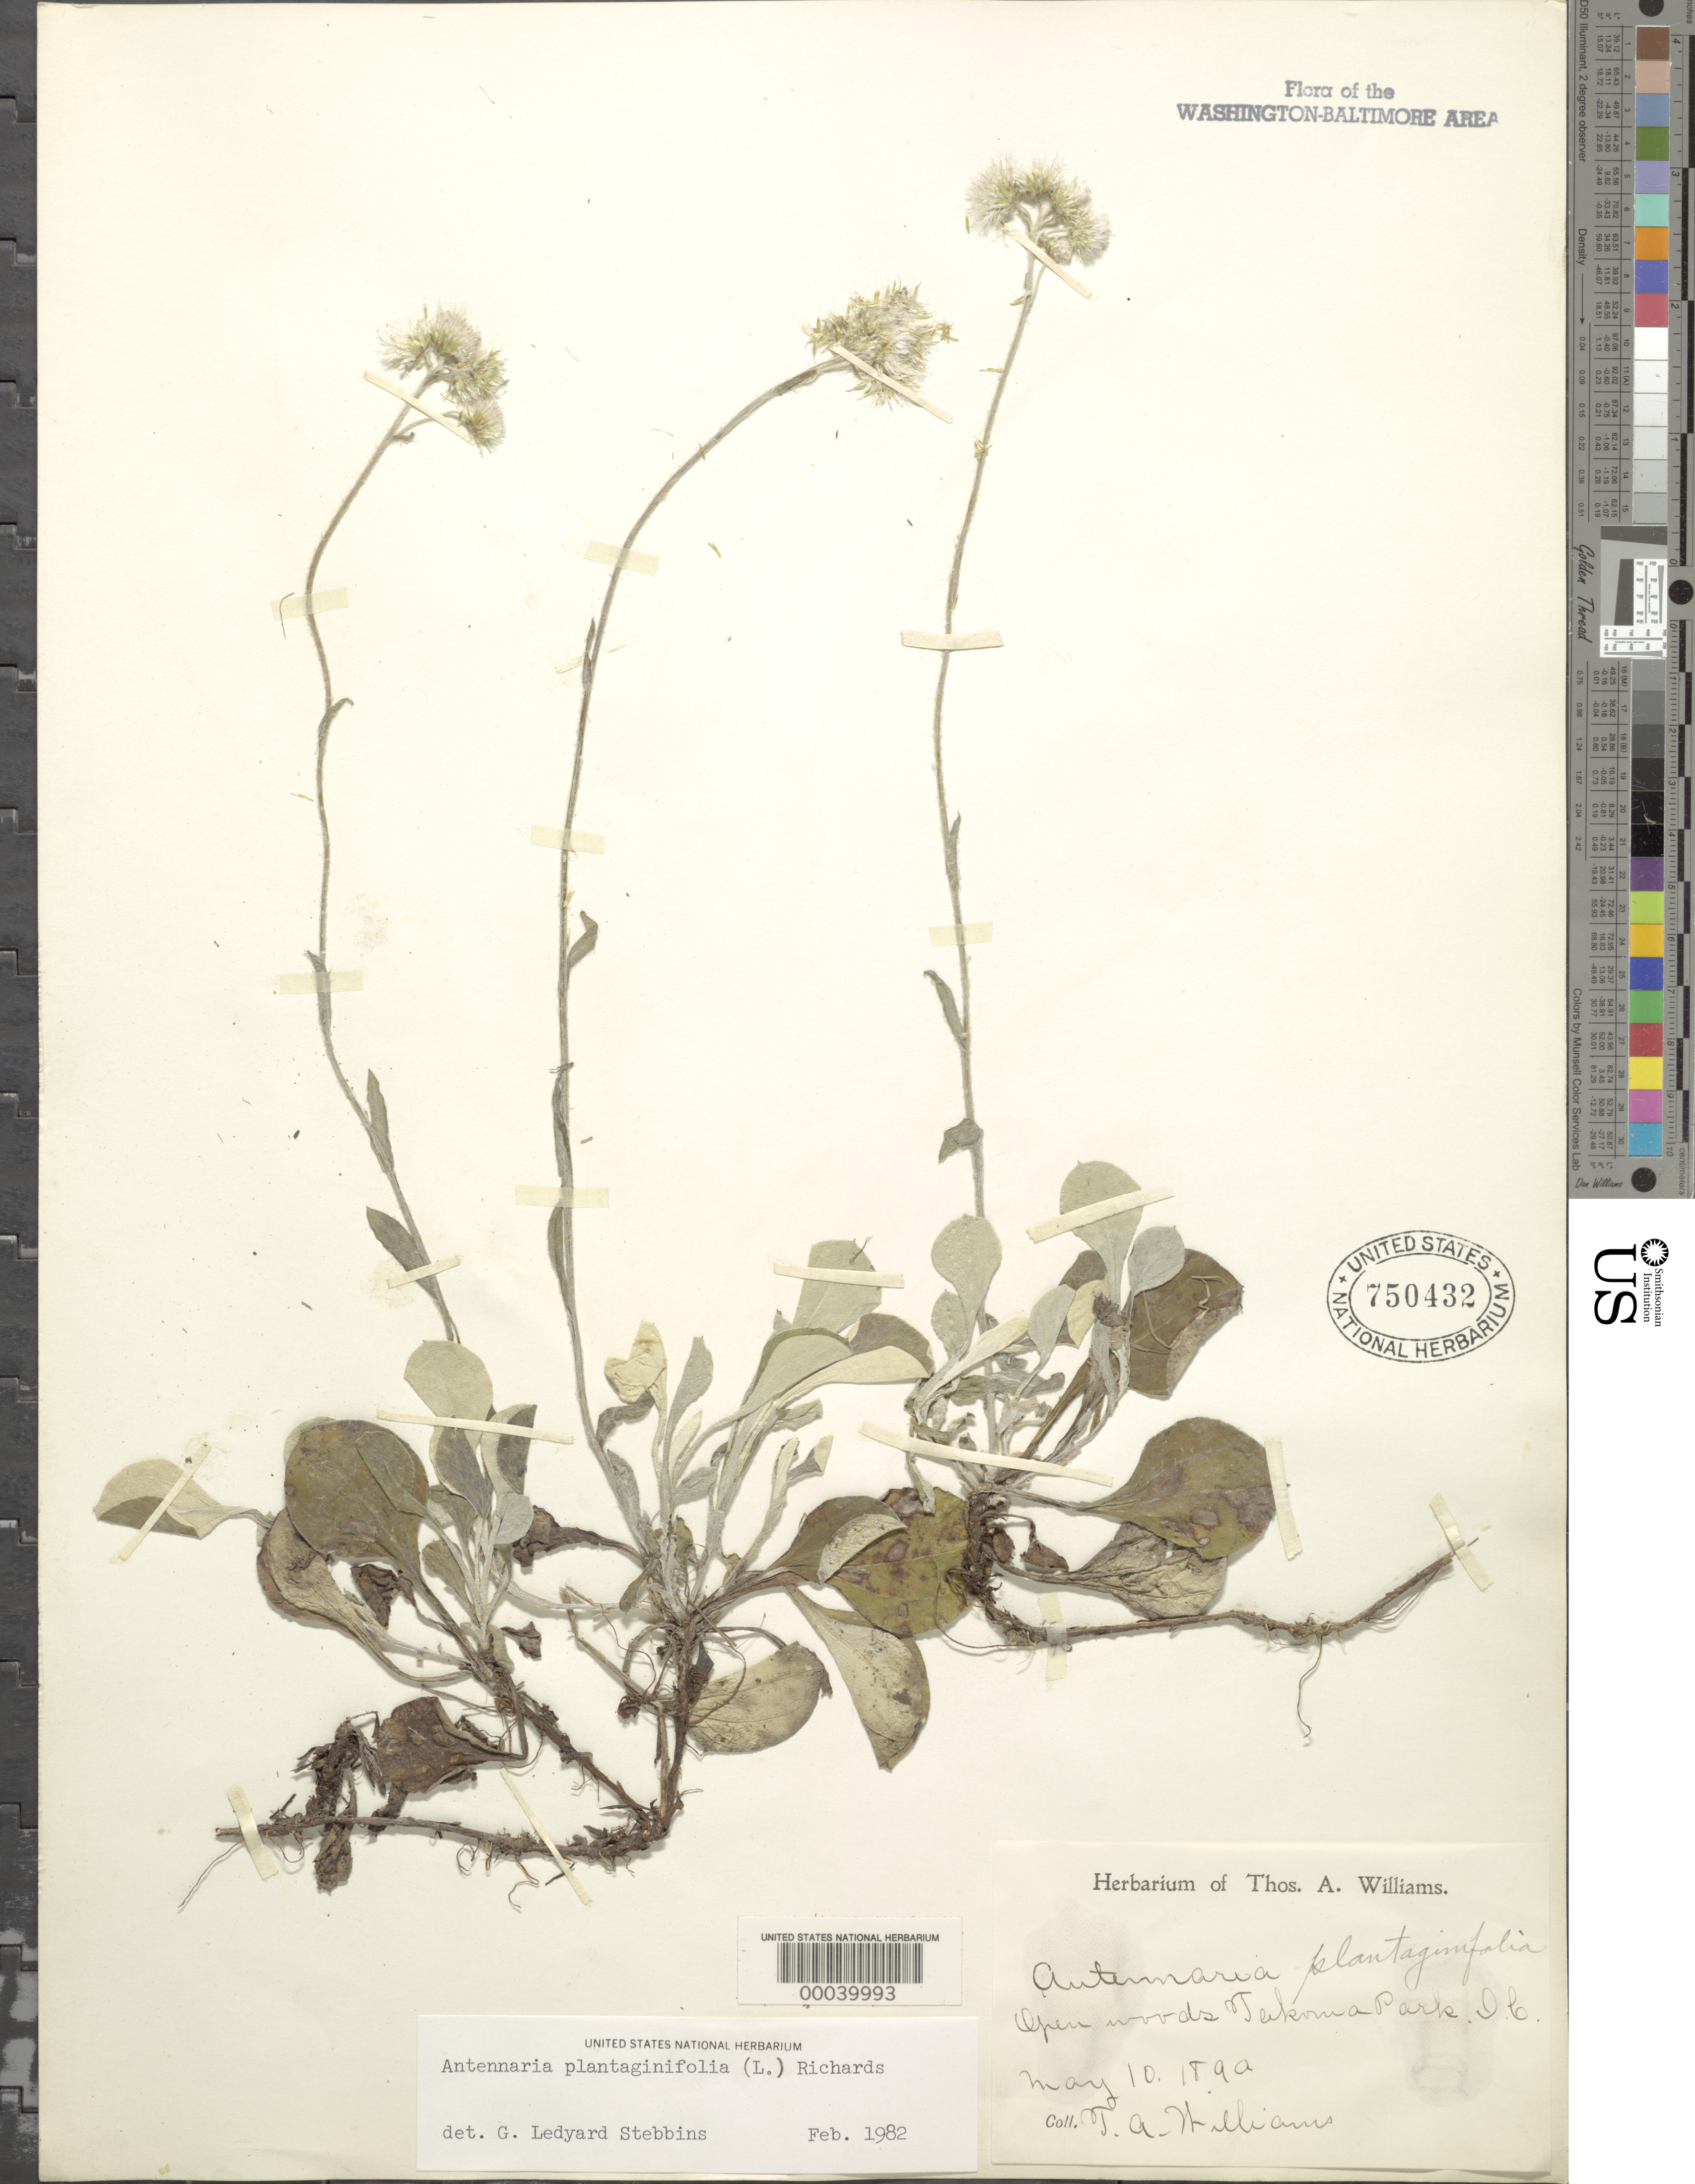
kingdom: Plantae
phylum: Tracheophyta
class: Magnoliopsida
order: Asterales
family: Asteraceae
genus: Antennaria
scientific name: Antennaria plantaginifolia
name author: (L.) Richardson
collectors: T. A. Williams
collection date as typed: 10 May 1899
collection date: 1899-05-10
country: United States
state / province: District of Columbia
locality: Takoma Park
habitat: Open woods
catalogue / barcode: US 750432